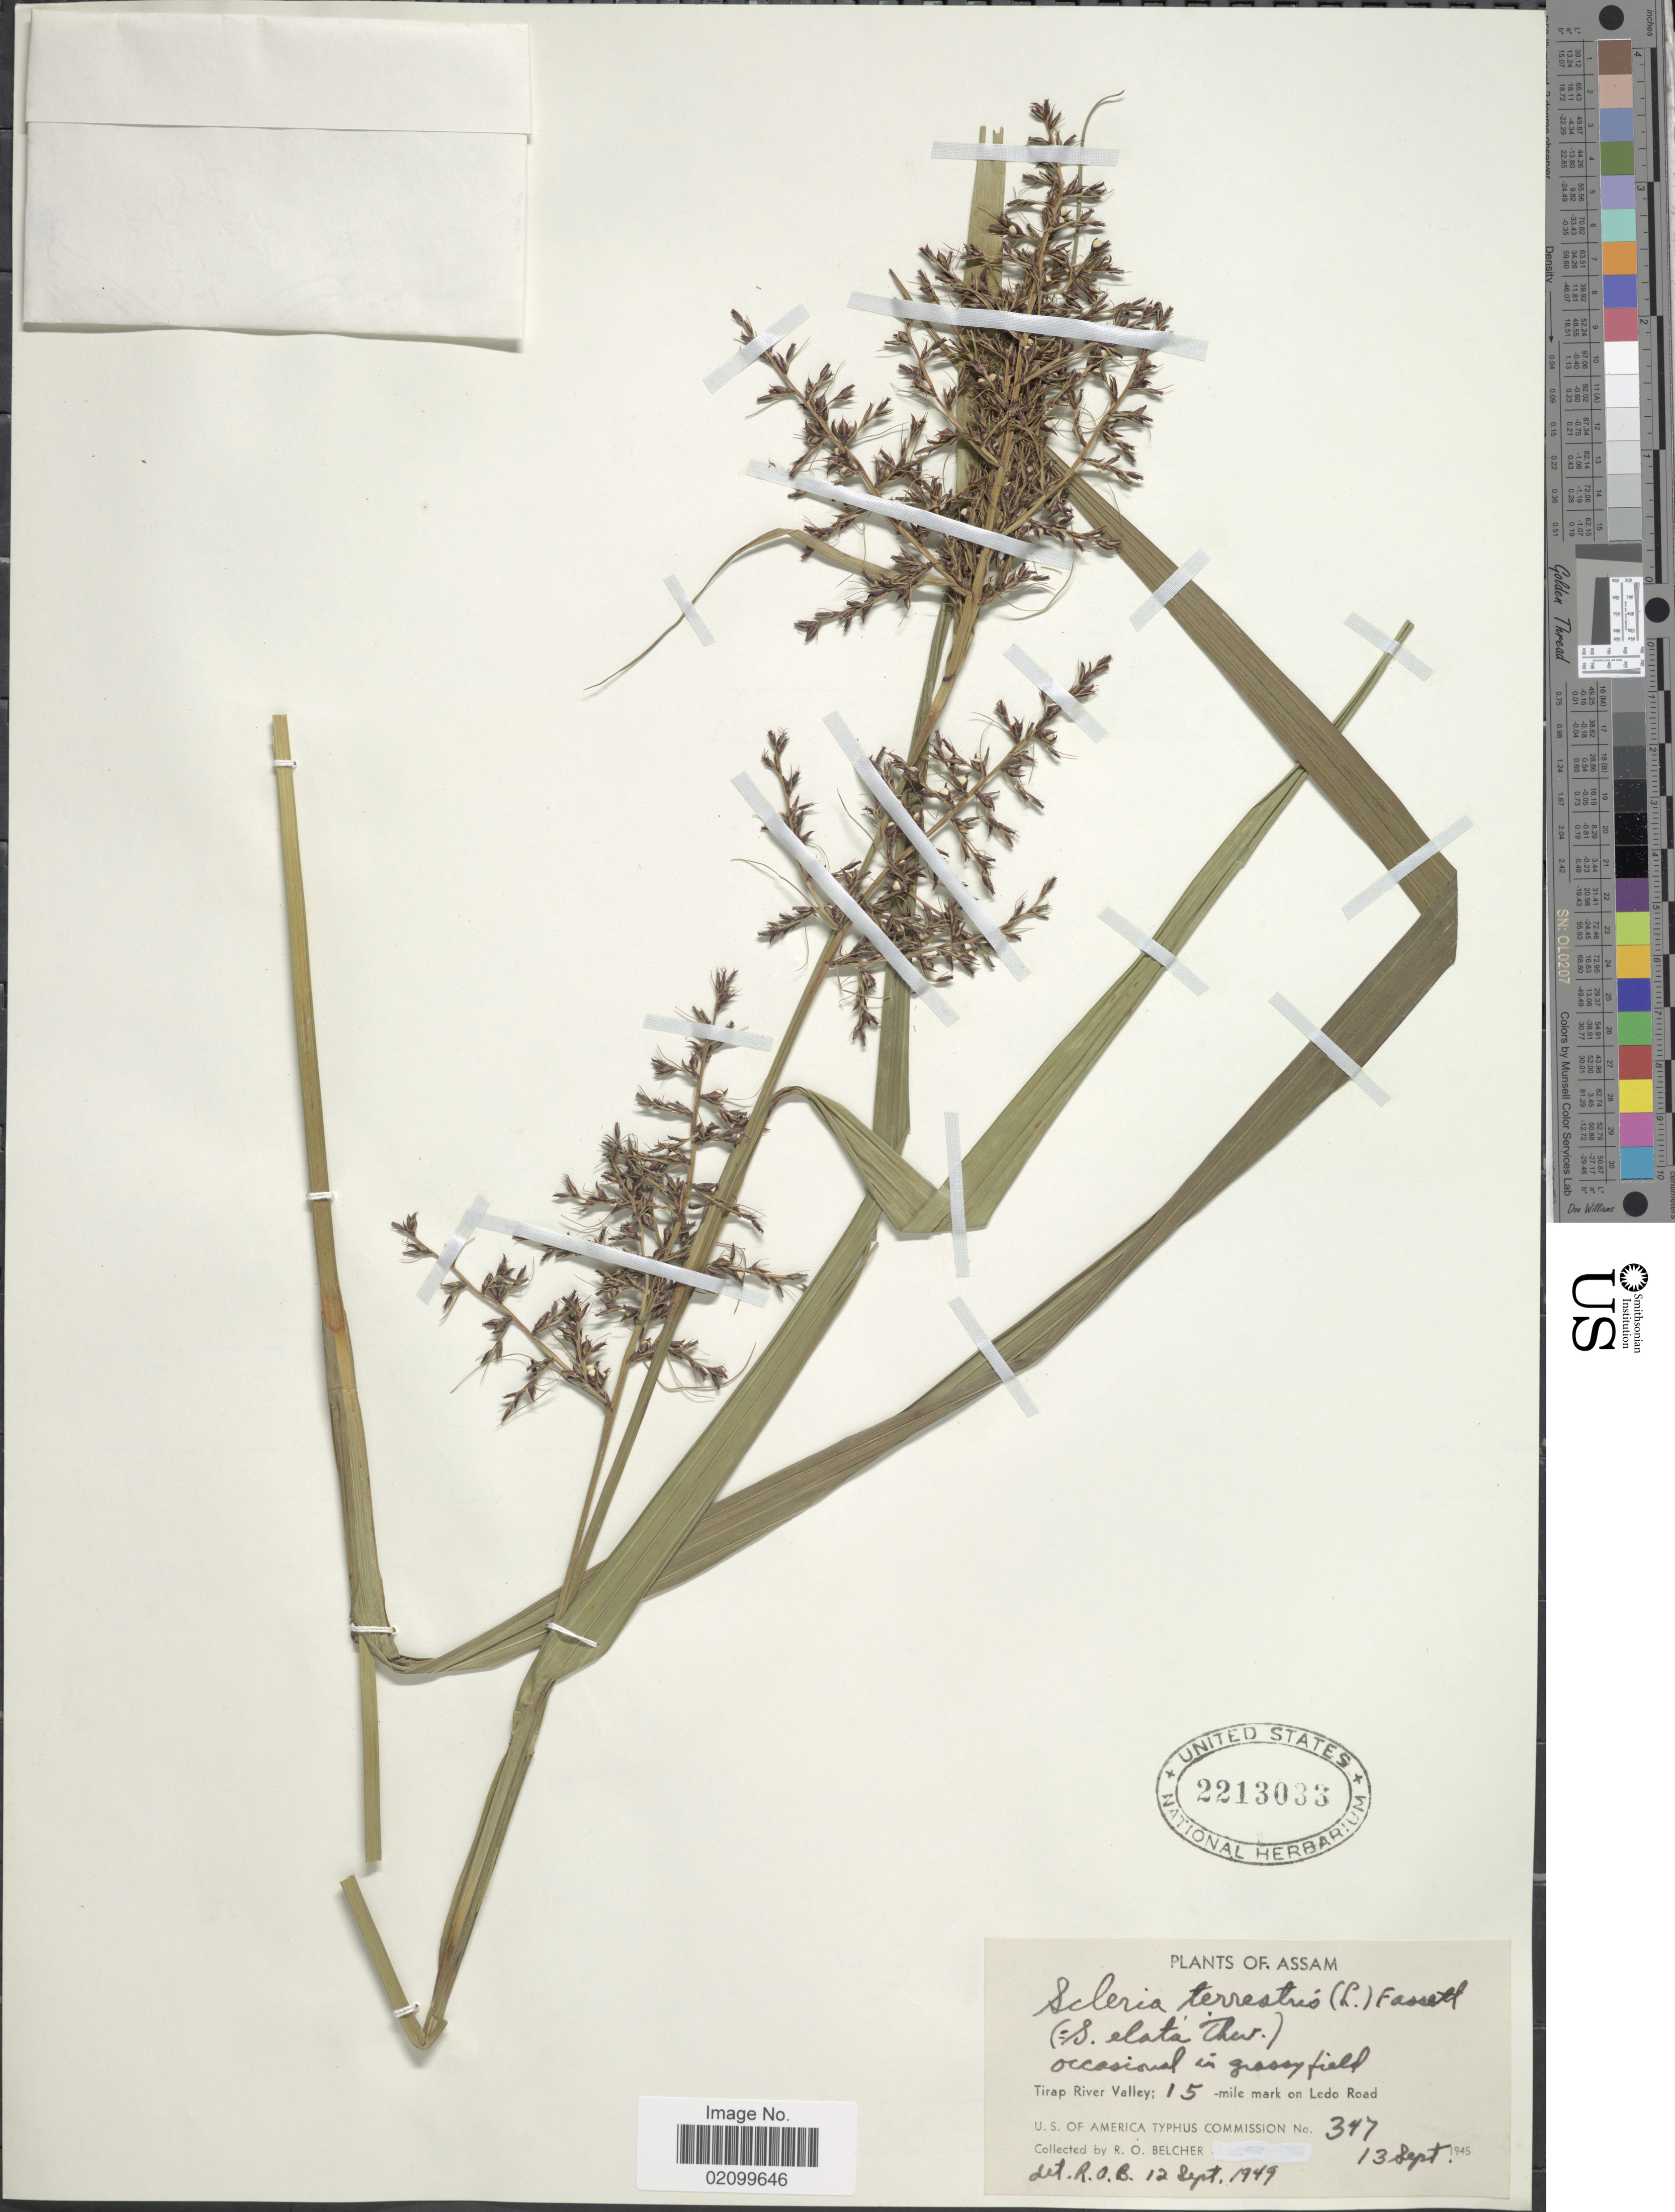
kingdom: Plantae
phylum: Tracheophyta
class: Liliopsida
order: Poales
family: Cyperaceae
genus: Scleria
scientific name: Scleria terrestris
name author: (L.) Fassett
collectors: R. Belcher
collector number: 347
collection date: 1945-09-13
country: India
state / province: Assam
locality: Tirap River Valley; 15- mile mark on Ledo Road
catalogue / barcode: US 2213033